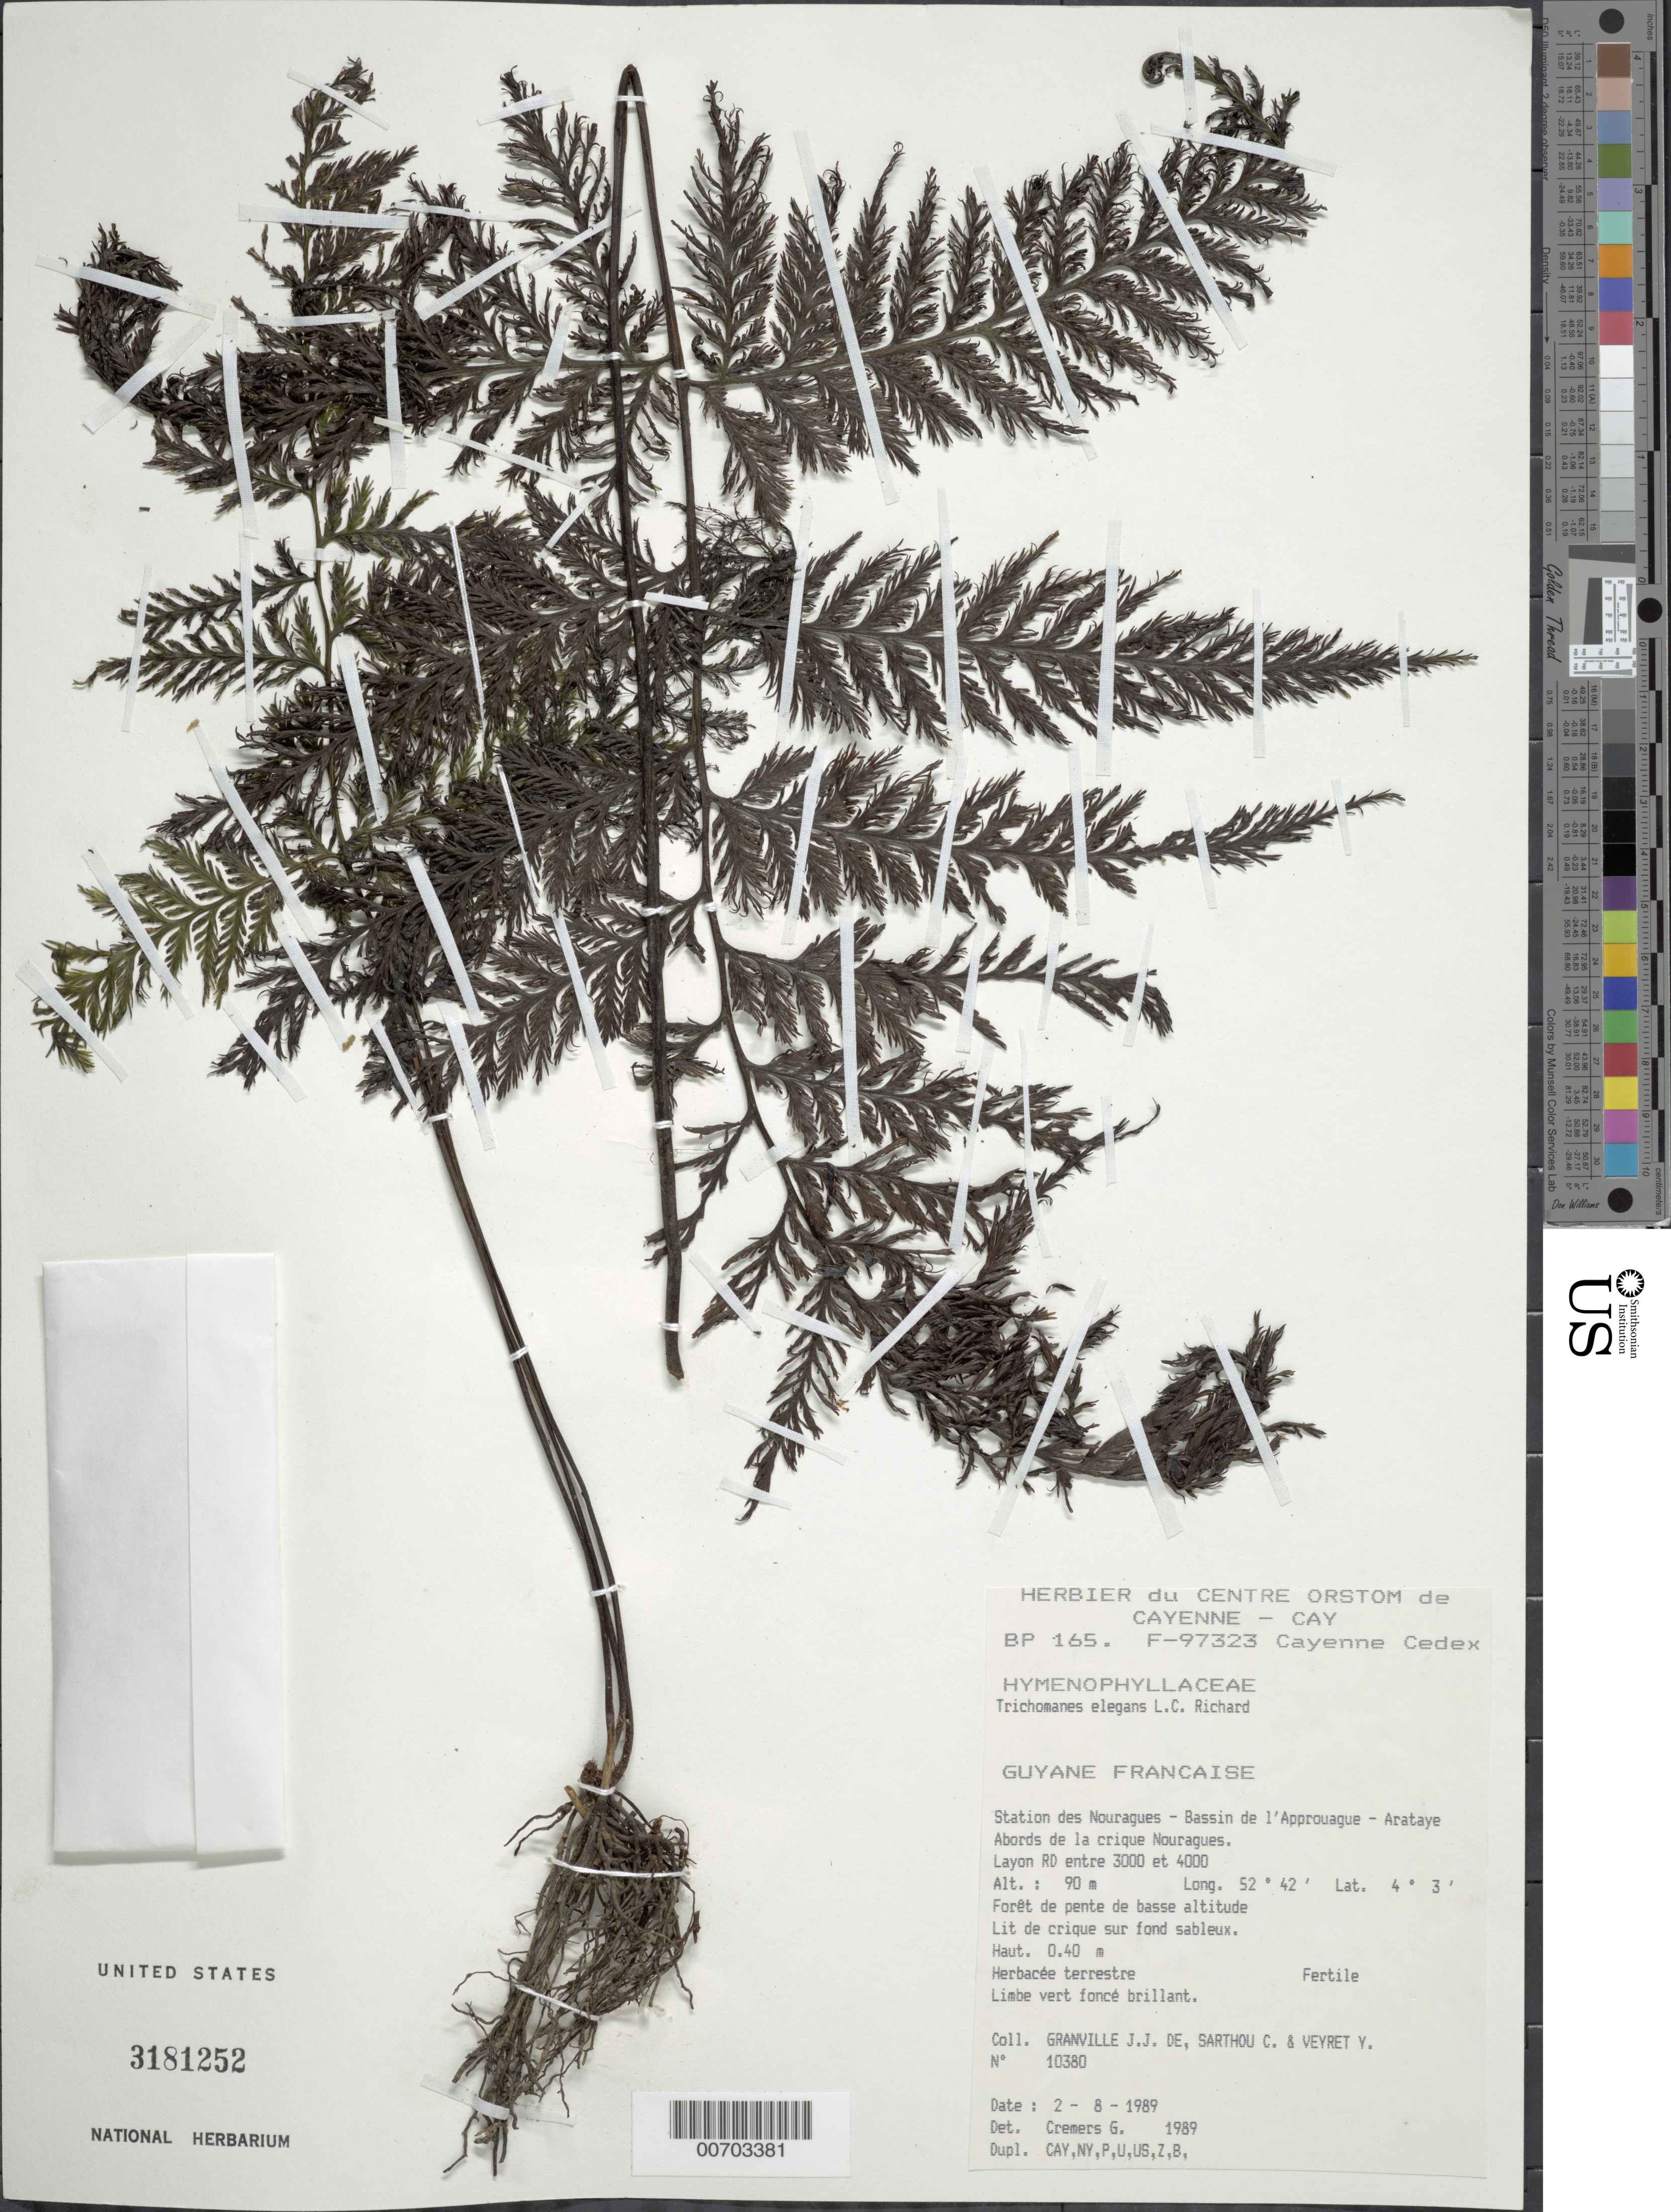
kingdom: Plantae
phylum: Tracheophyta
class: Polypodiopsida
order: Hymenophyllales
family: Hymenophyllaceae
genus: Trichomanes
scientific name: Trichomanes elegans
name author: Rich.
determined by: Cremers, Georges A.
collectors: J.-J. de Granville, C. Sarthou & Y. Veyret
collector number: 10380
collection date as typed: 2-Aug-89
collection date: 1989-08-02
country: French Guiana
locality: Station des Nouragues, Bassin de l'Approuague, Arataye, Crique Nouragues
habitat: Low slope forest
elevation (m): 90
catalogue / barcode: US 3181252